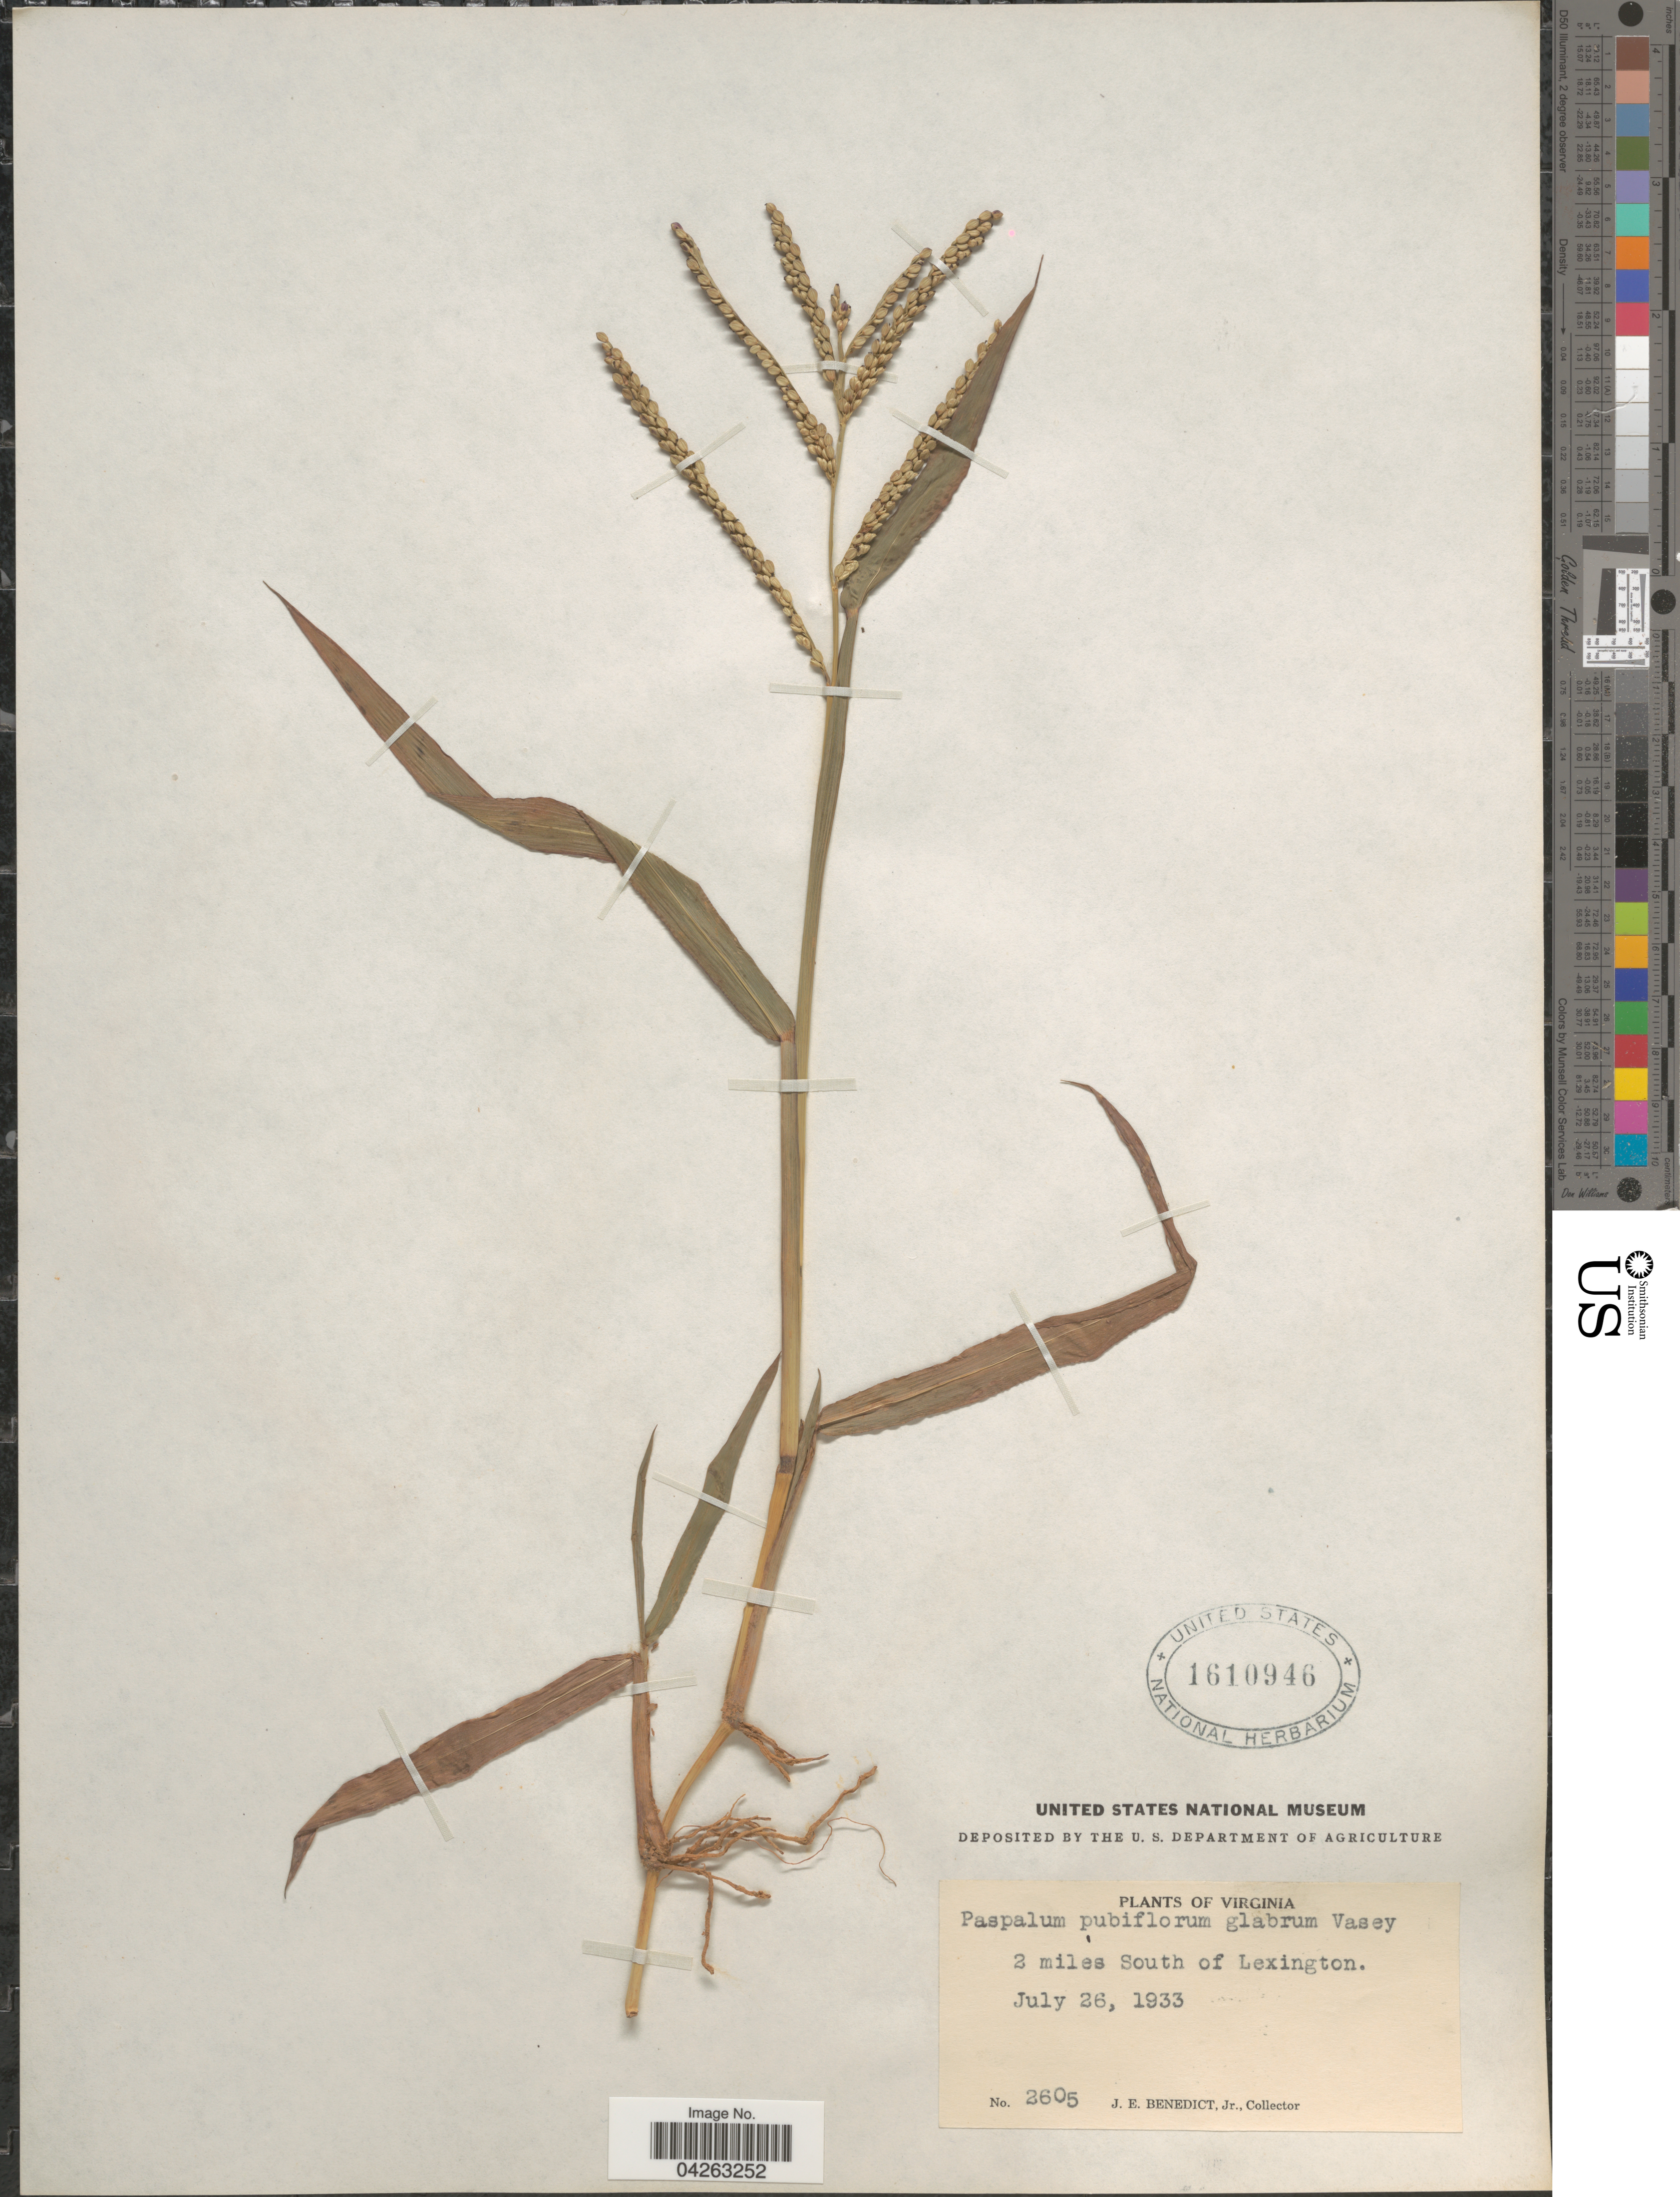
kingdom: Plantae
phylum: Tracheophyta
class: Liliopsida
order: Poales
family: Poaceae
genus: Paspalum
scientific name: Paspalum pubiflorum var. glabrum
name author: Vasey ex Scribn.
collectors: J. Benedict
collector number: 2605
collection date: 1933-07-26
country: United States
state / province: Virginia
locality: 2 miles South of Lexington.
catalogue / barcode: US 1610946